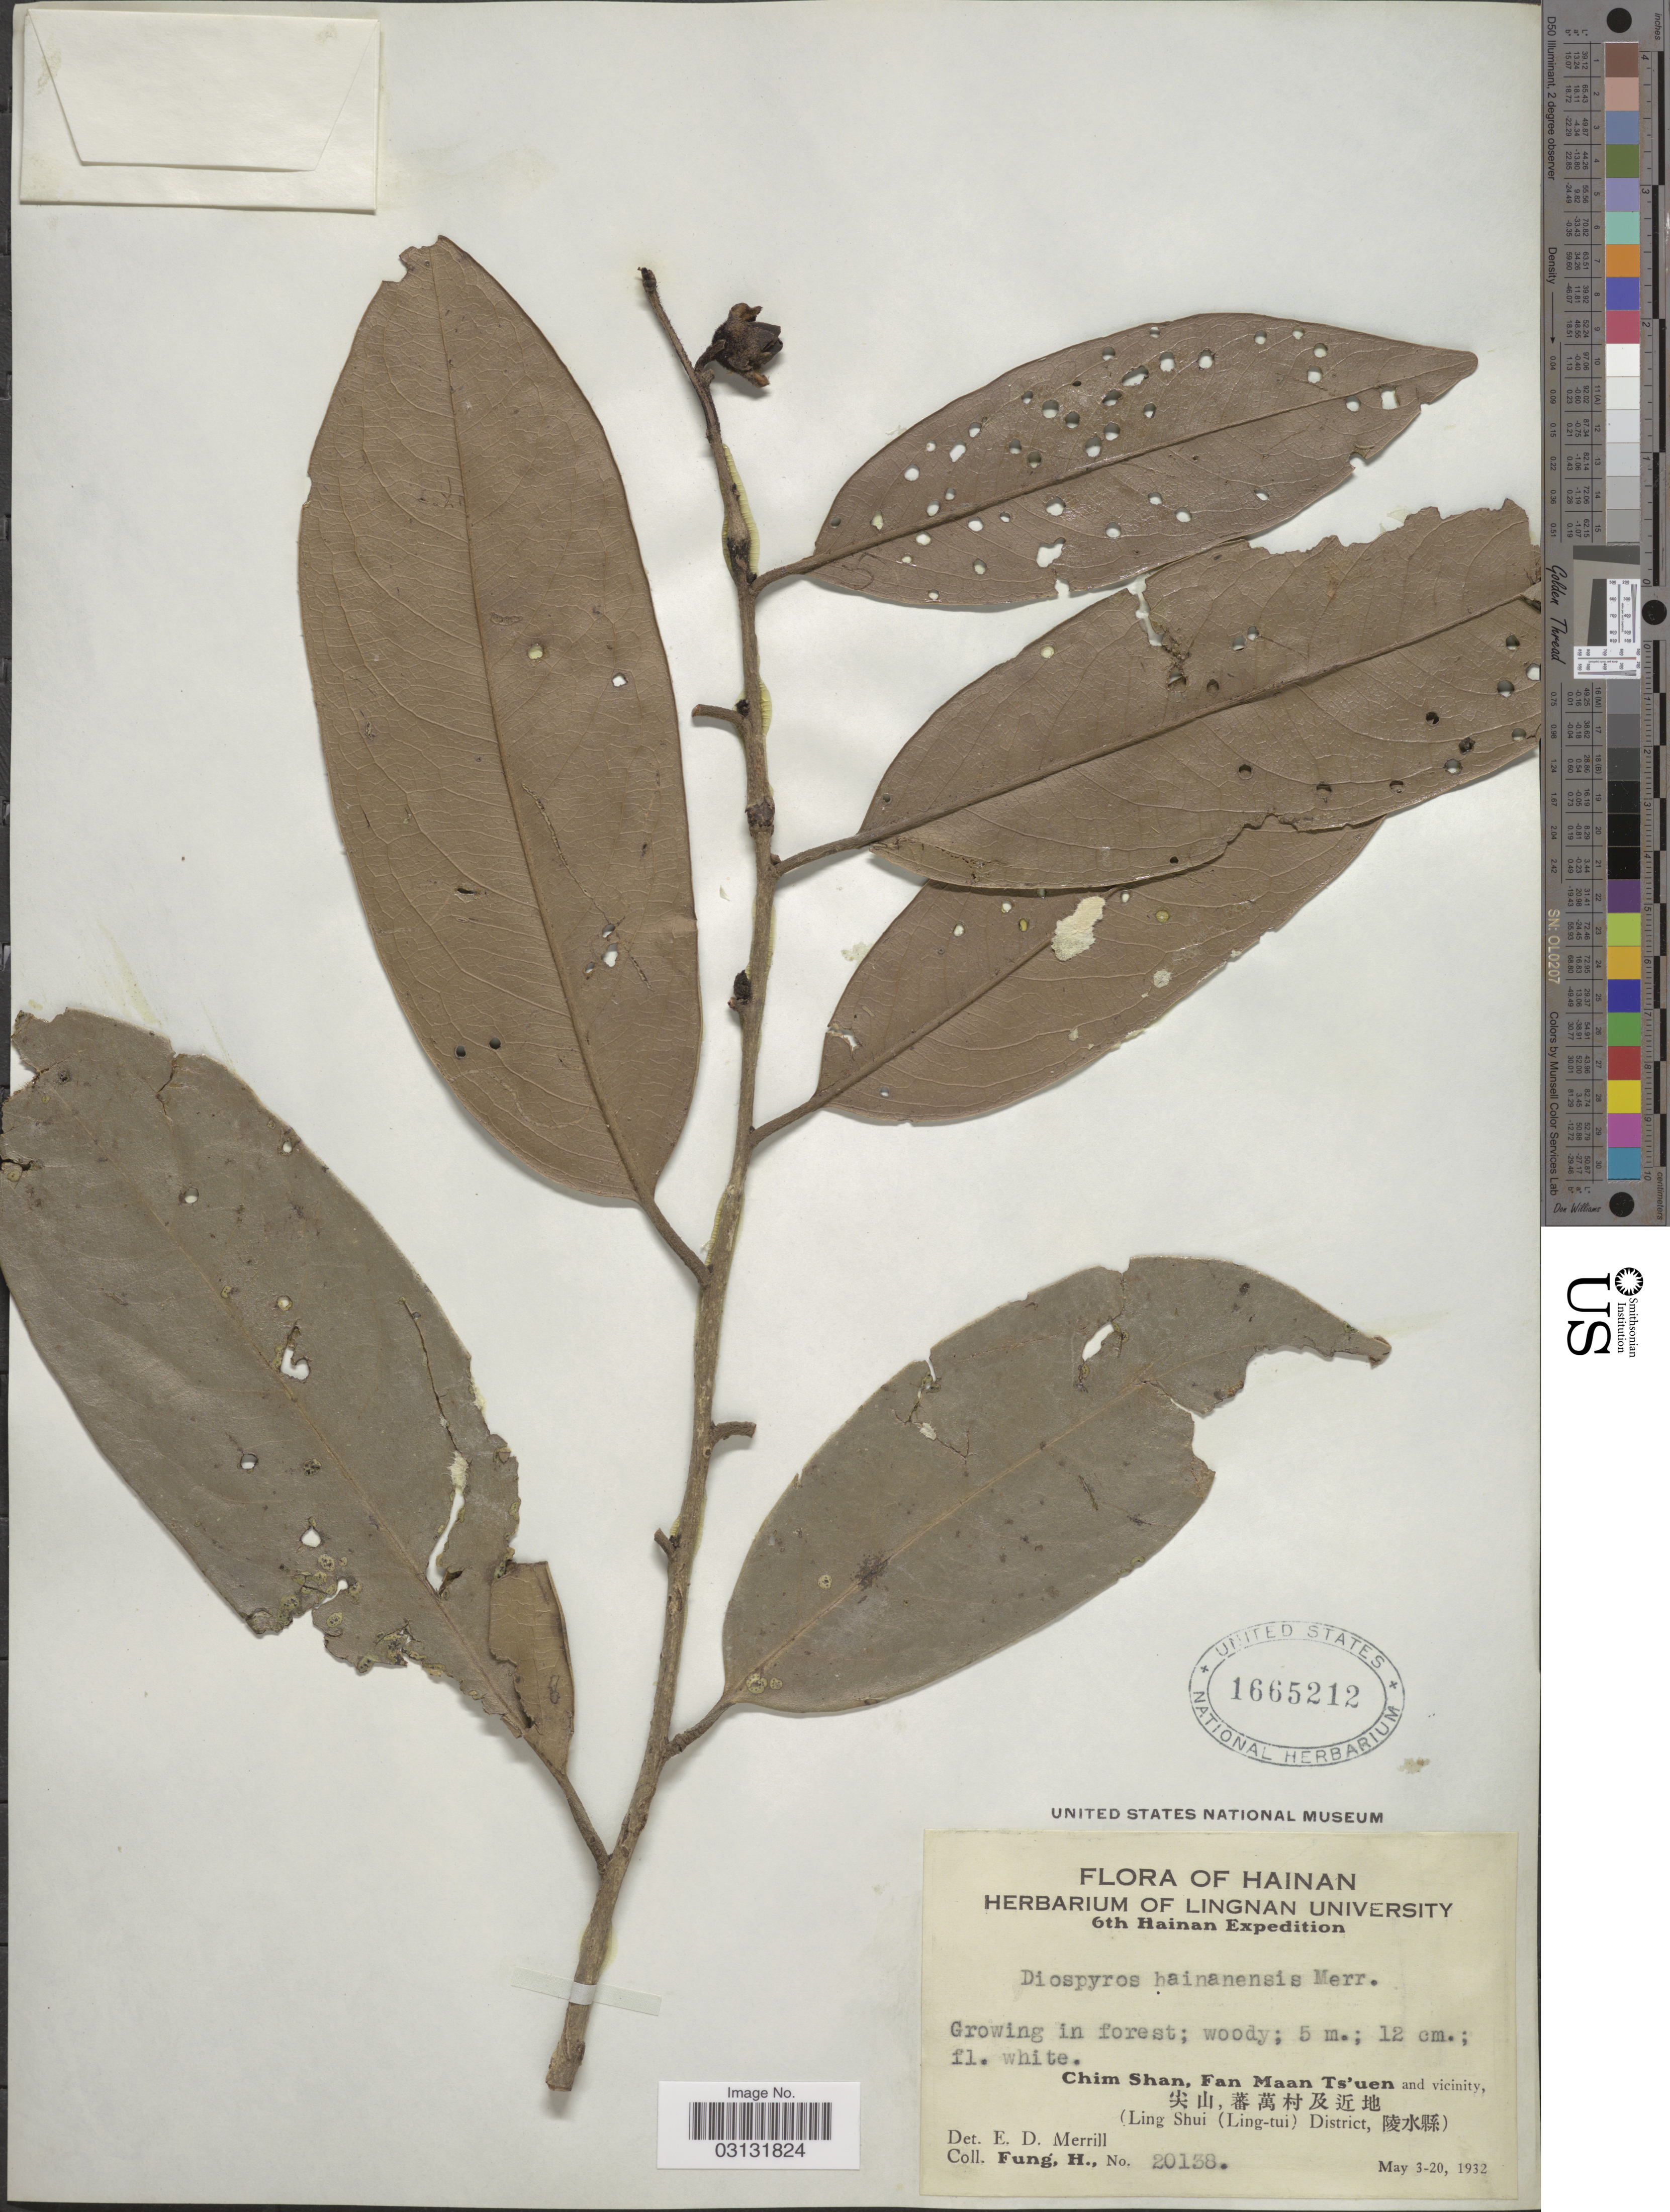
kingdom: Plantae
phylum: Tracheophyta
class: Magnoliopsida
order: Ericales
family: Ebenaceae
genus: Diospyros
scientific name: Diospyros hainanensis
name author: Merr.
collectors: H. Fung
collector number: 20138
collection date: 1932-05-03/1932-05-20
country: China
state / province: Hainan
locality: Chim Shan, Fan Maan Ts'uen and vicinity, (Ling Shui (Ling-tui) District).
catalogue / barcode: US 1665212